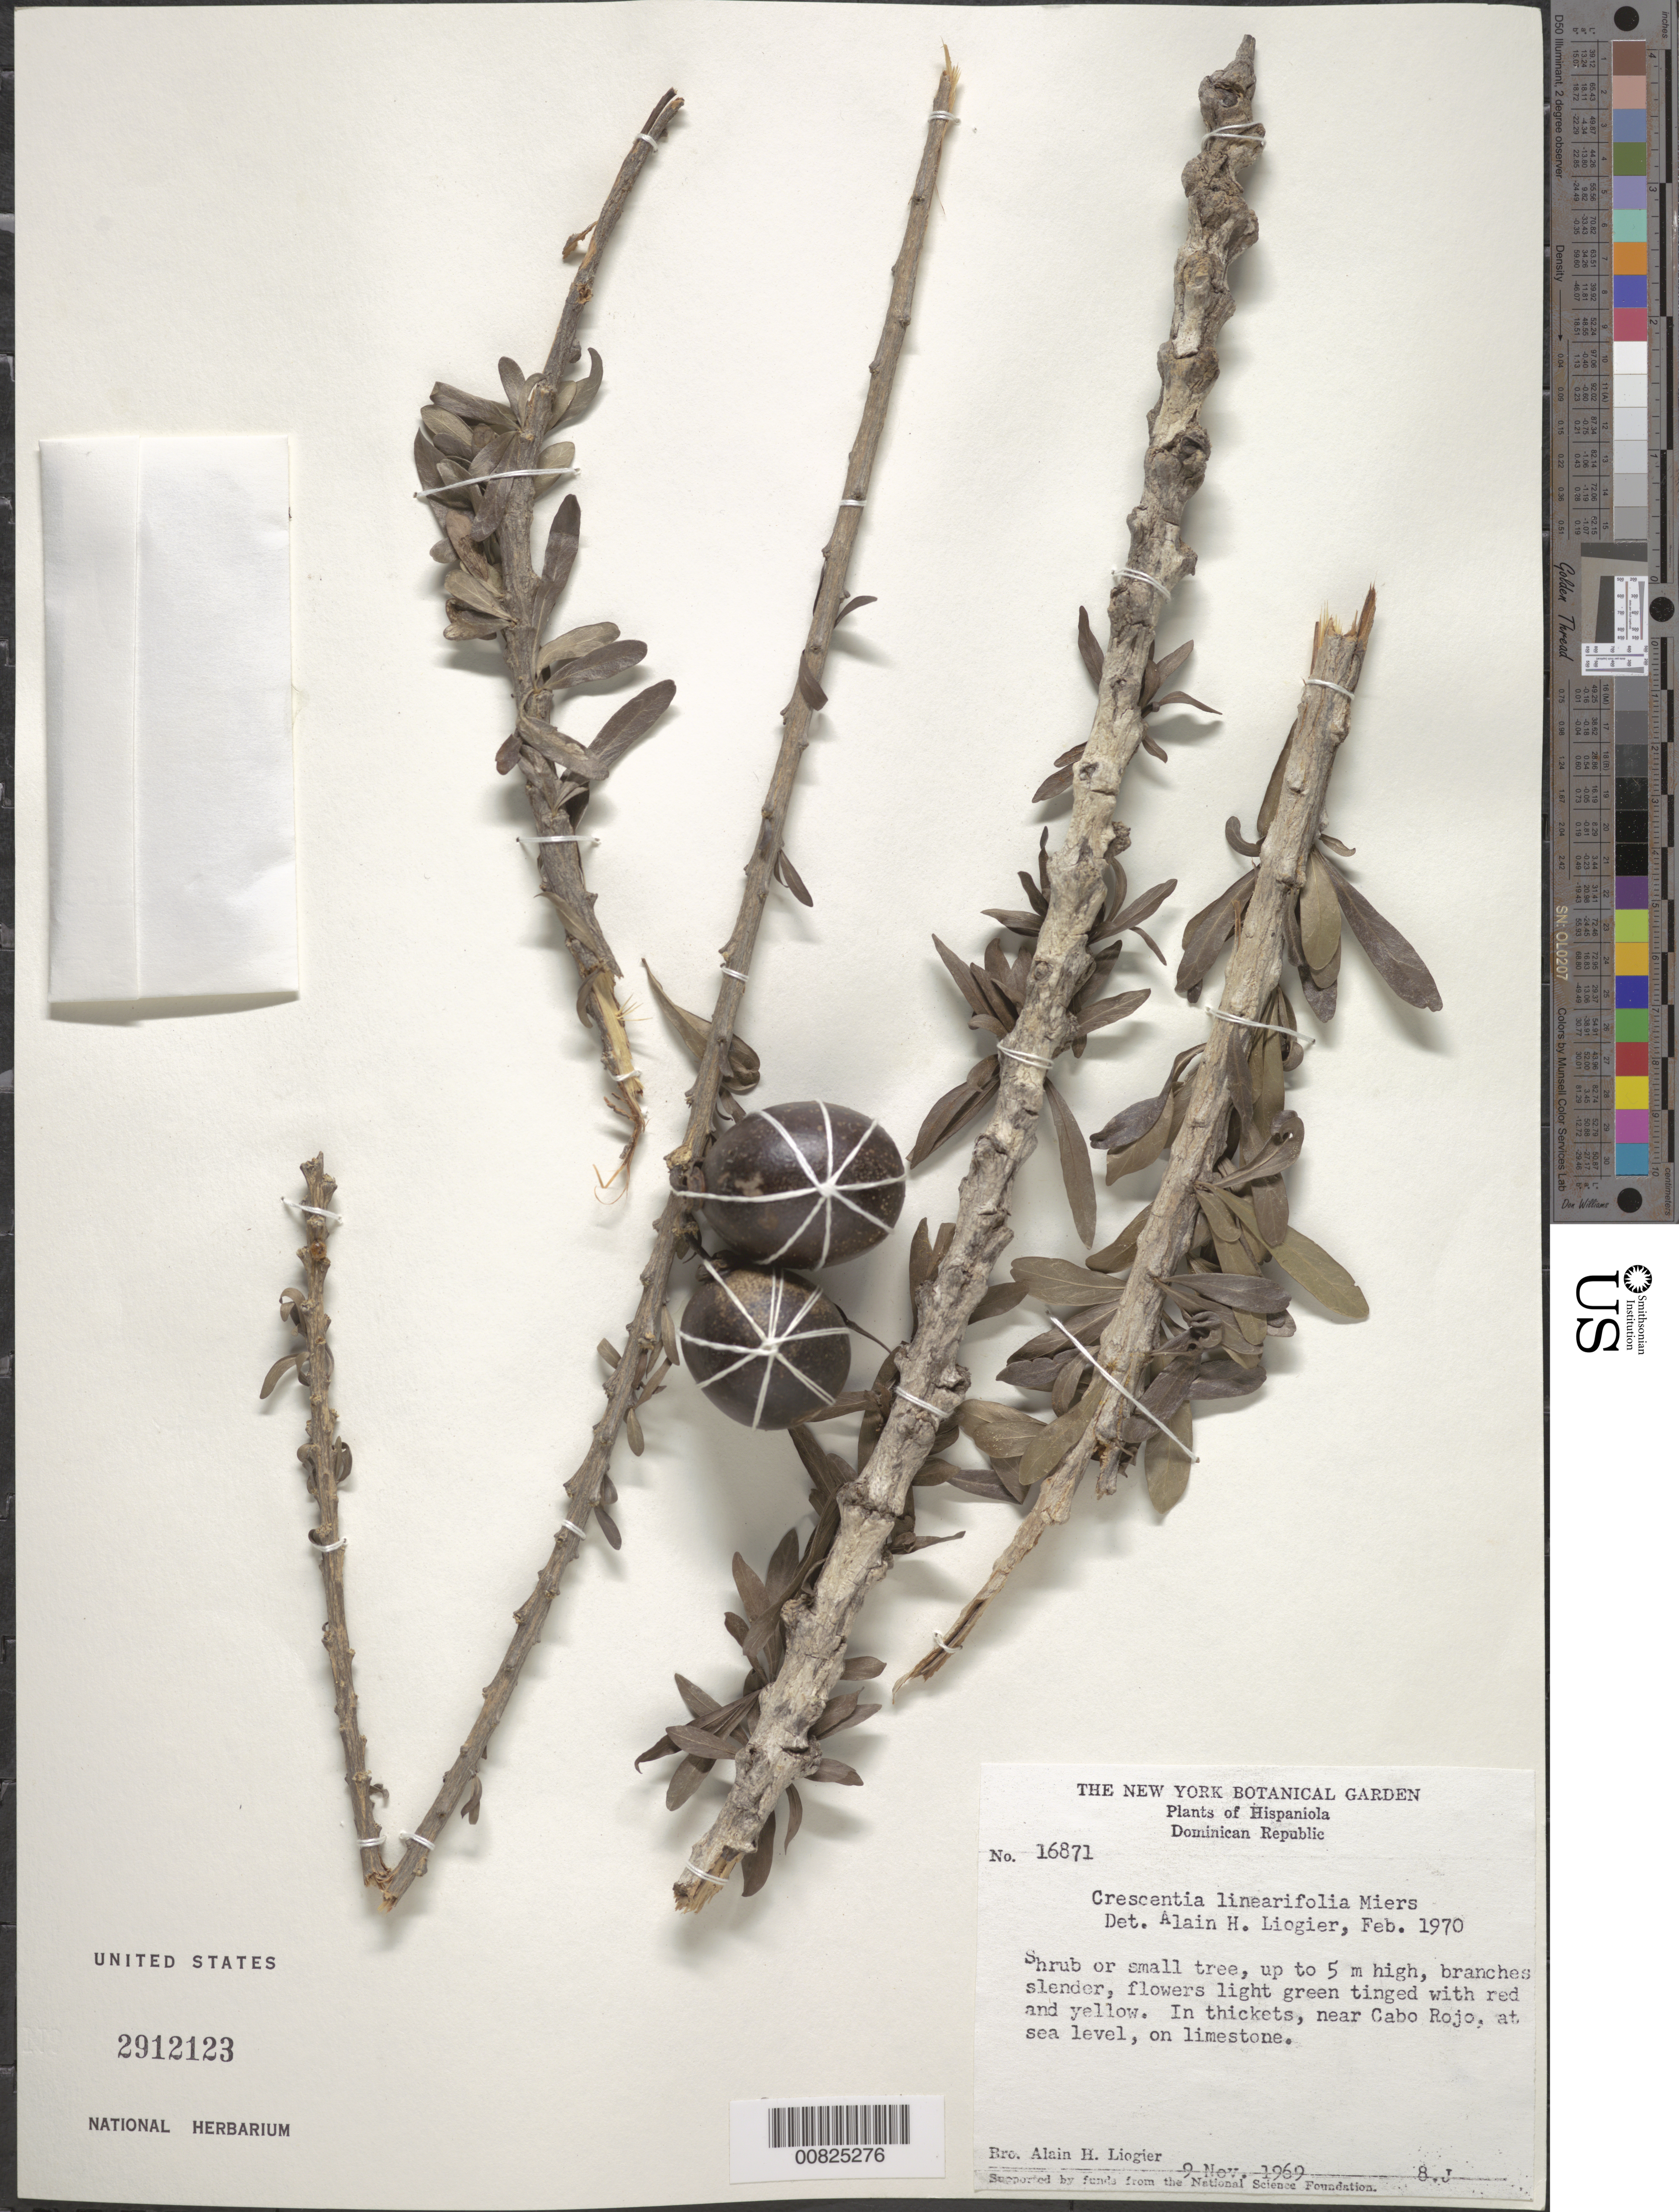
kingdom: Plantae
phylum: Tracheophyta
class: Magnoliopsida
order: Lamiales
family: Bignoniaceae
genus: Crescentia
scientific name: Crescentia linearifolia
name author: Miers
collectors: A. H. Liogier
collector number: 16871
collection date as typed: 09 Nov 1969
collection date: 1969-11-09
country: Dominican Republic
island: Hispaniola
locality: Near Cabo Rojo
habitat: In thickets on limestone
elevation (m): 0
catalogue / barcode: US 2912123